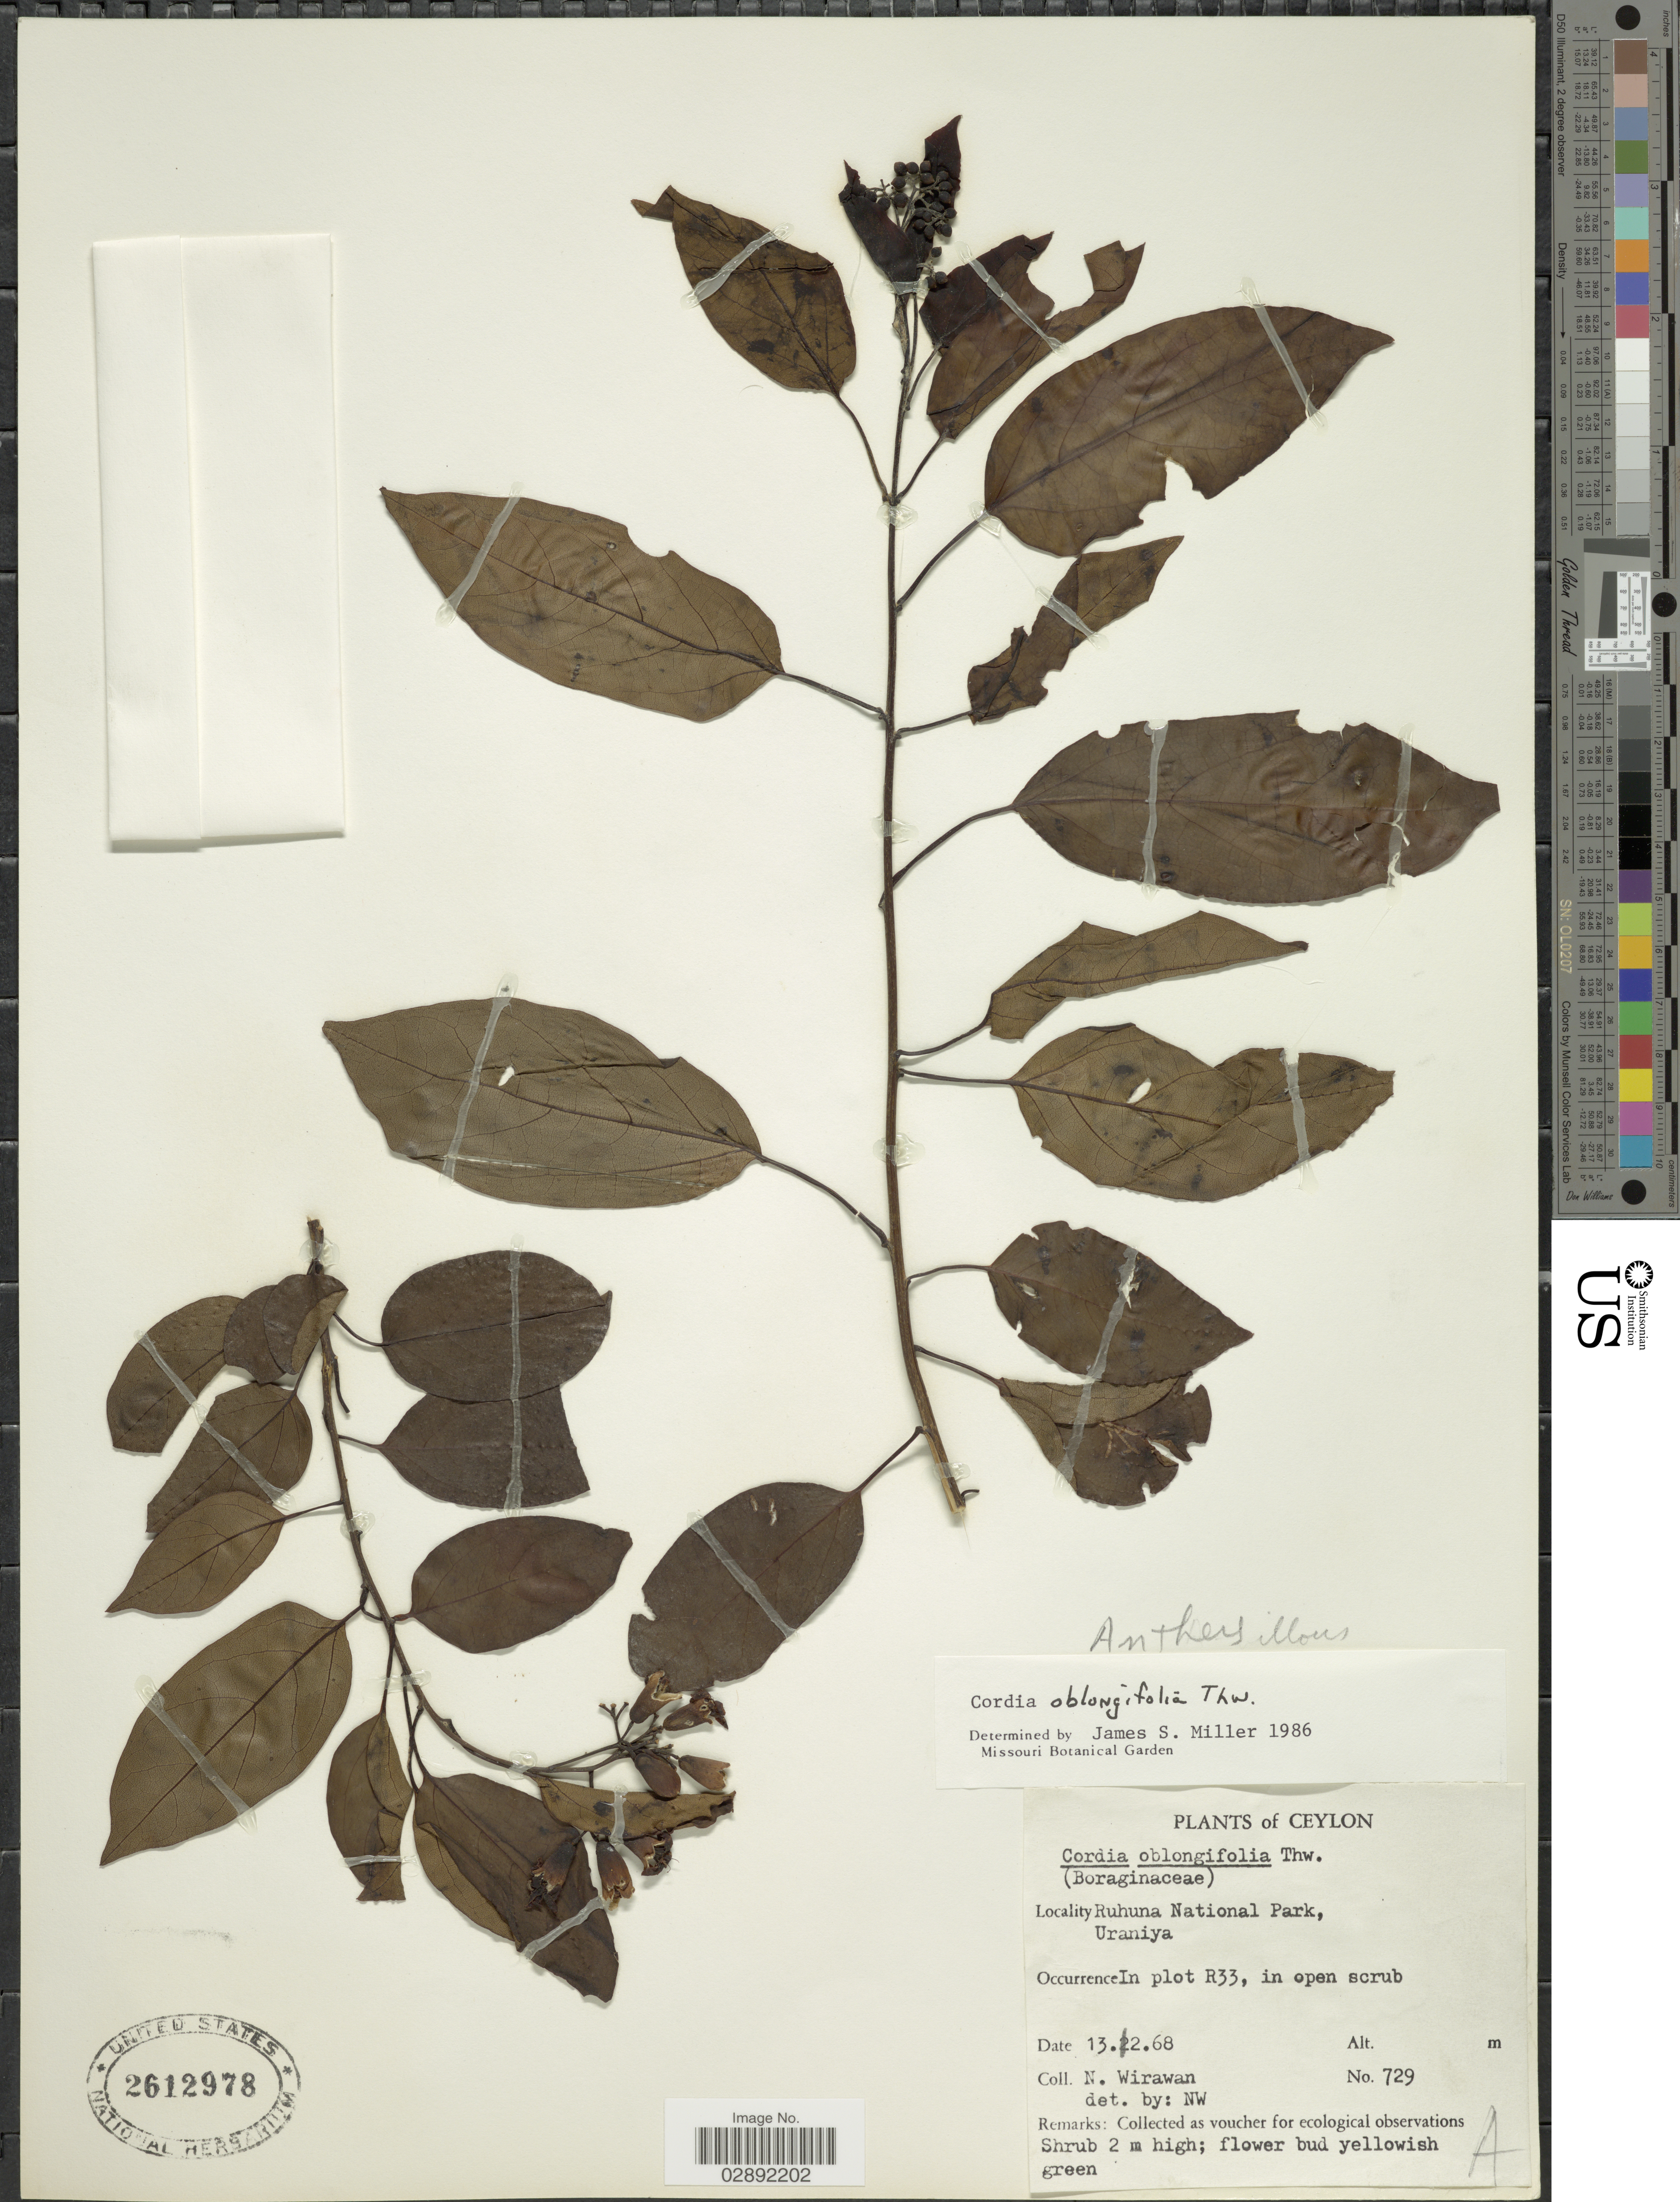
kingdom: Plantae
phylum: Tracheophyta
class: Magnoliopsida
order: Boraginales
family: Cordiaceae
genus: Cordia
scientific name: Cordia oblongifolia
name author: Thwaites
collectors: N. Wirawan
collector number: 729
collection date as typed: Transcribed d/m/y: 13/2/68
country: Sri Lanka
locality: Ceylon. Ruhuna National Park, Uraniya. In plot R33.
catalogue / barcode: US 2612978